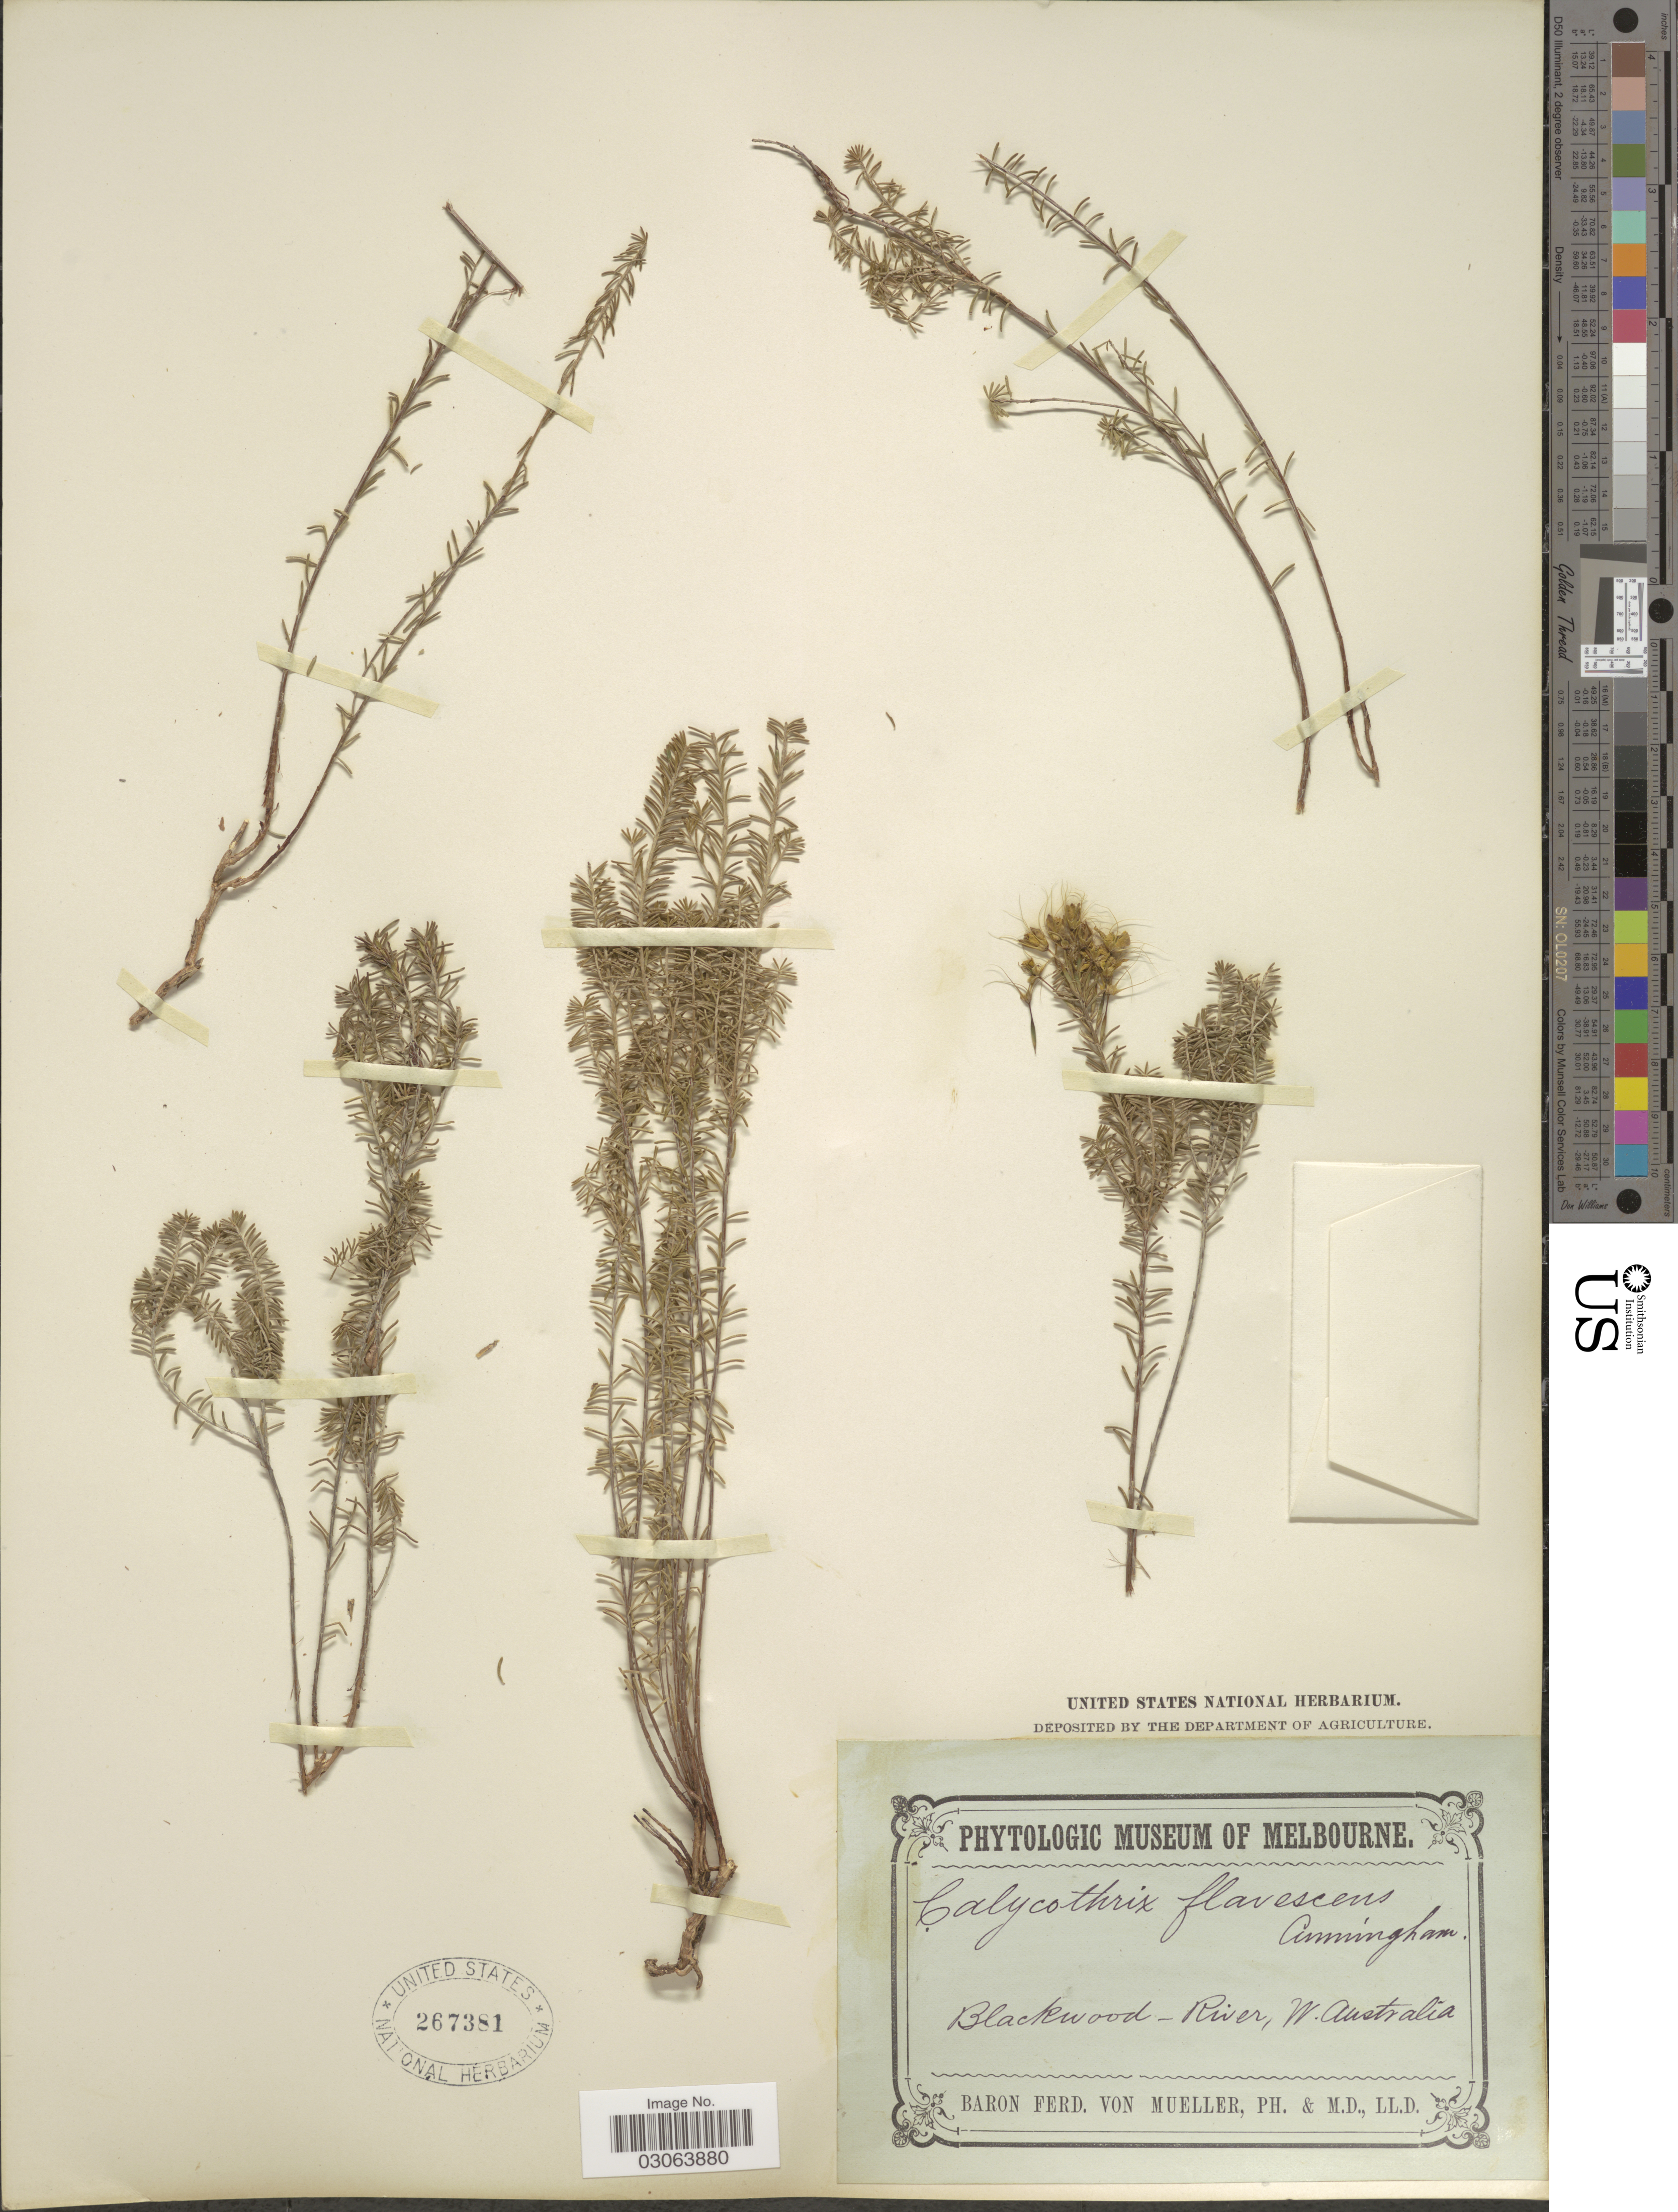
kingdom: Plantae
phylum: Tracheophyta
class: Magnoliopsida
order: Myrtales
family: Myrtaceae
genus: Calytrix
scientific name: Calytrix flavescens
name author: A. Cunn.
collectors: F. Mueller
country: Australia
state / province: Western Australia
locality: Blackwood-River, W. Australia.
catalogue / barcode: US 267381